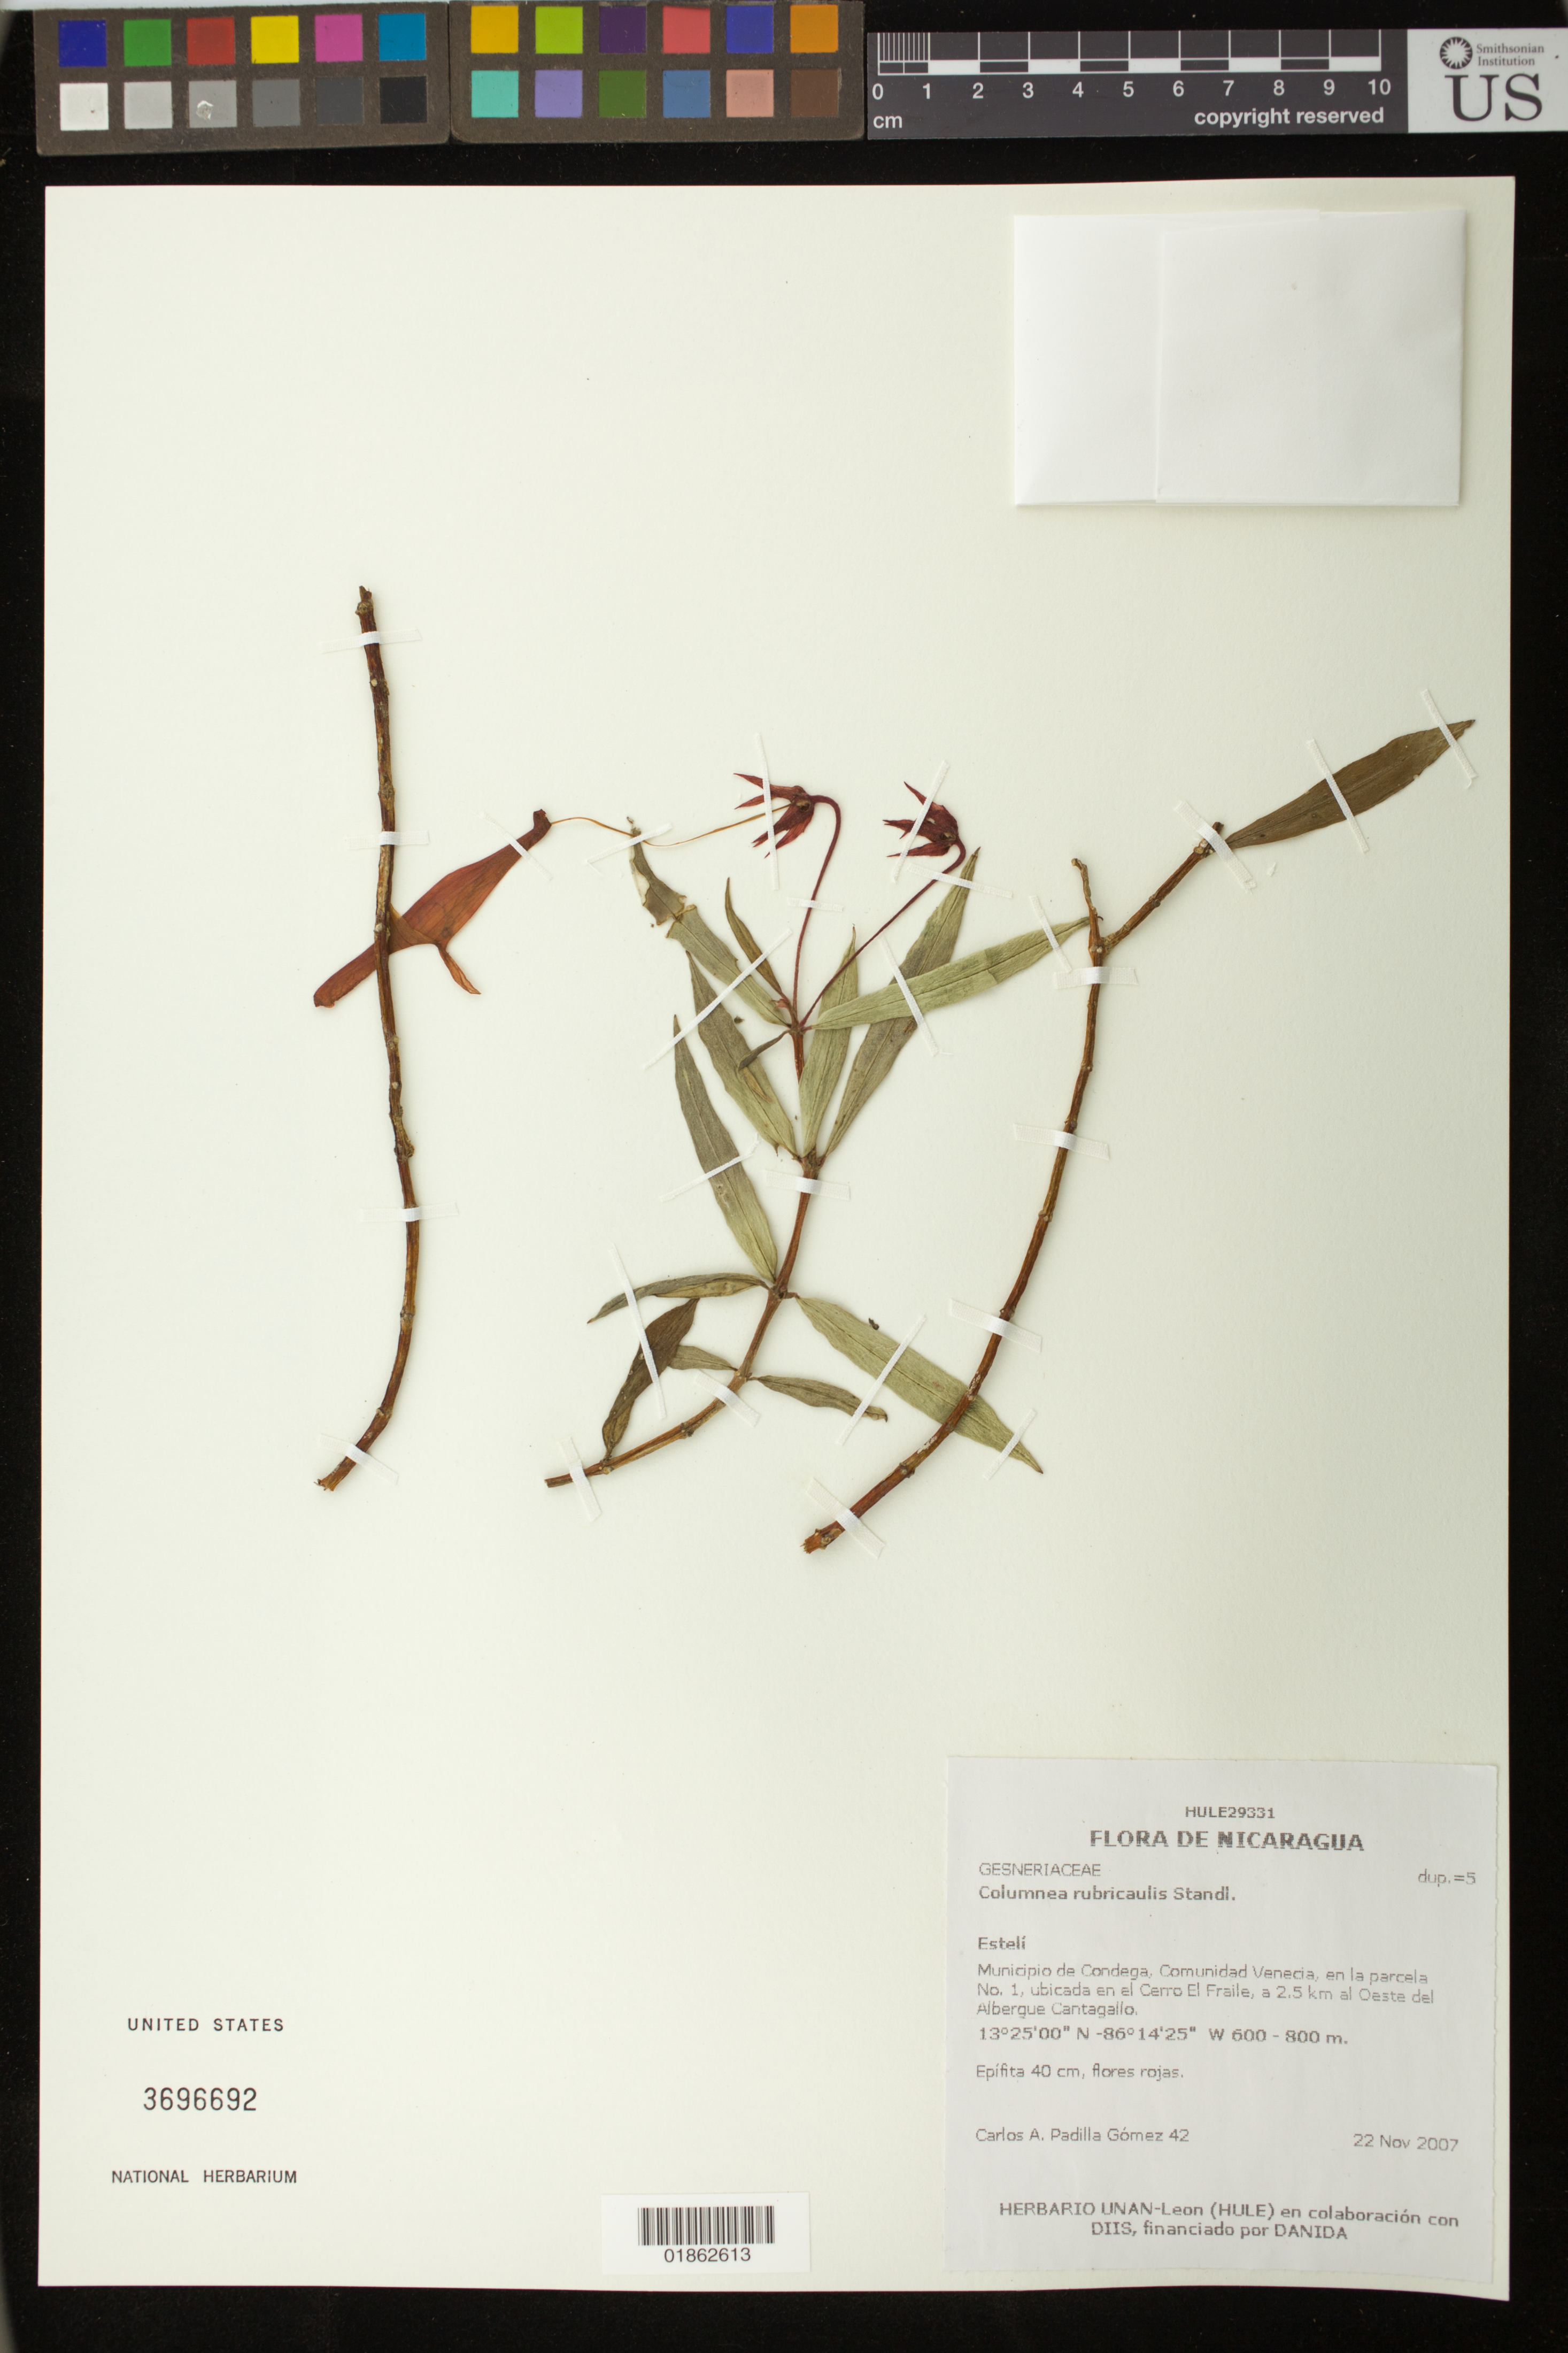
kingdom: Plantae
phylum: Tracheophyta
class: Magnoliopsida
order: Lamiales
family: Gesneriaceae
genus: Columnea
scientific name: Columnea rubricaulis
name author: Standl.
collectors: C. Gómez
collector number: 42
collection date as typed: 22 Nov 2007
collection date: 2007-11-22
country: Nicaragua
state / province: Estelí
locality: Municipio de Condega, Comunidad Venecia, en la parcela No. 1,, ubicada en el Cerro El Fraile, a 2.5 km al Oeste del Albergue Cantagallo.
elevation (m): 600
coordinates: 13 25 00 N, 86 14 25 W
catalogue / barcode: US 3696692